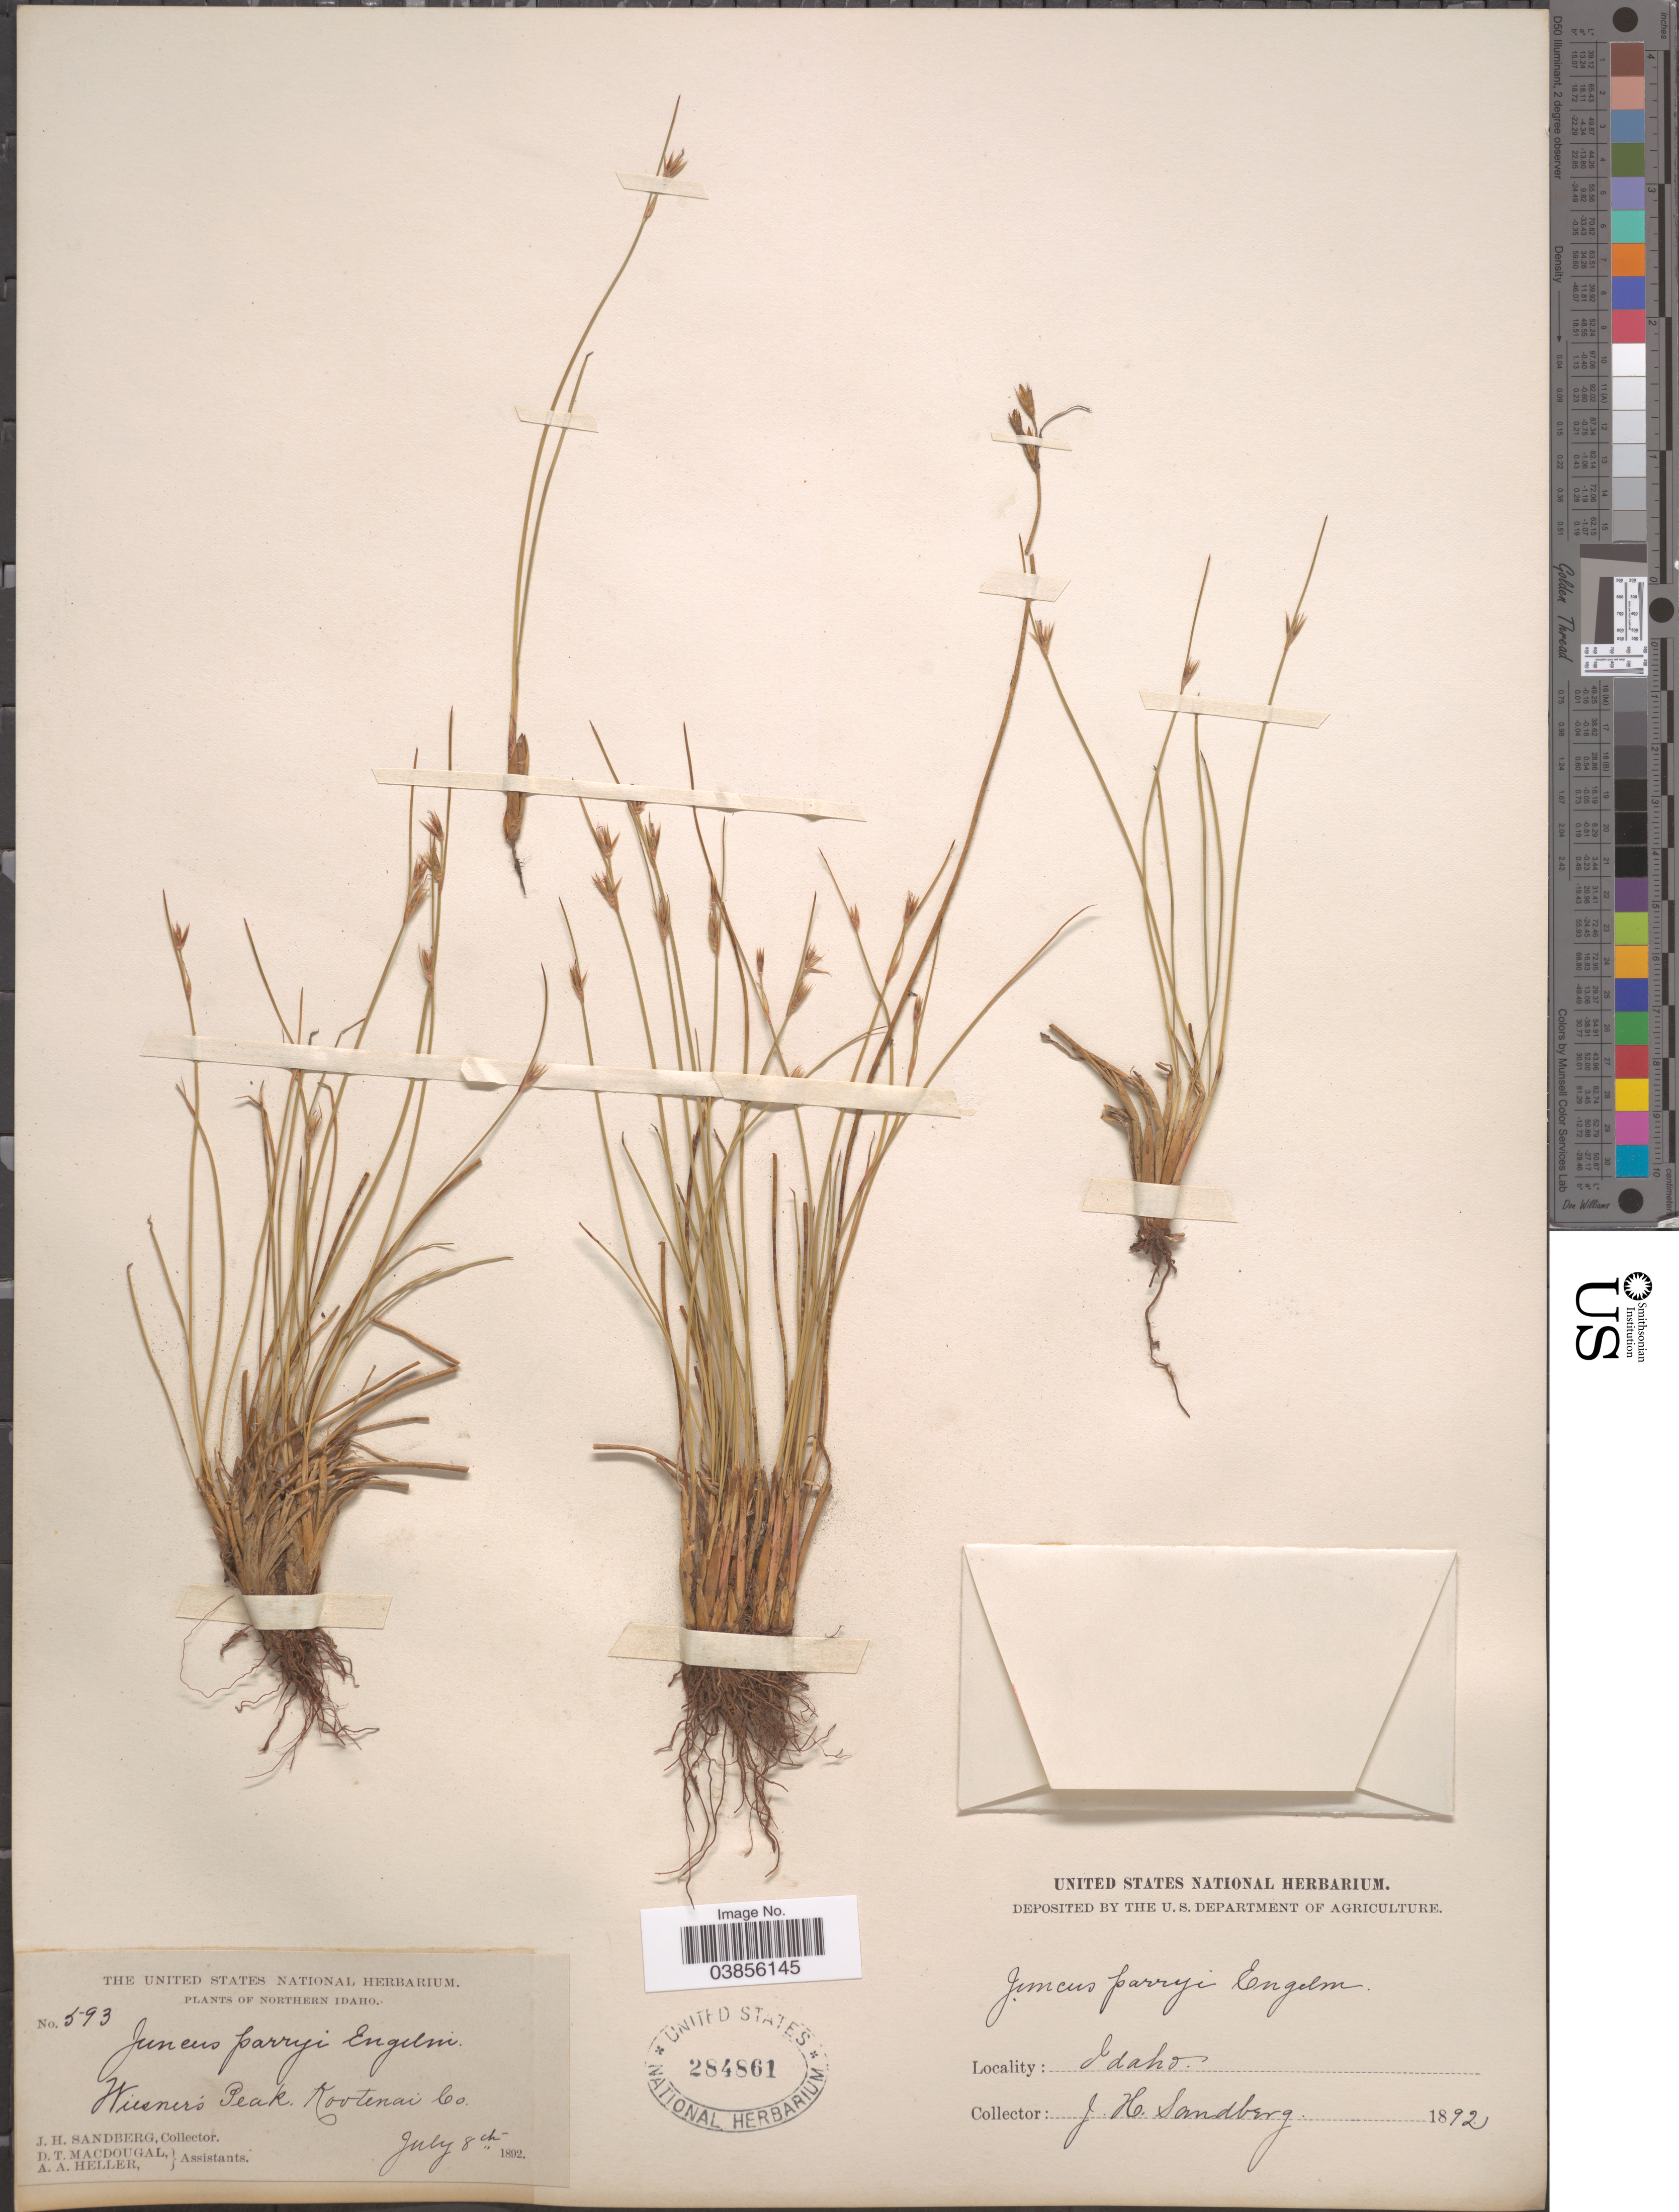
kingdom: Plantae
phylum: Tracheophyta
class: Liliopsida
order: Poales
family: Juncaceae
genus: Juncus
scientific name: Juncus parryi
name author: Engelm.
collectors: J. H. Sandberg, D. T. MacDougal & A. A. Heller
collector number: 593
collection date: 1892-07-08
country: United States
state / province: Idaho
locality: Northern Idaho. Wilner's Peak. Kootenai Co.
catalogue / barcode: US 284861